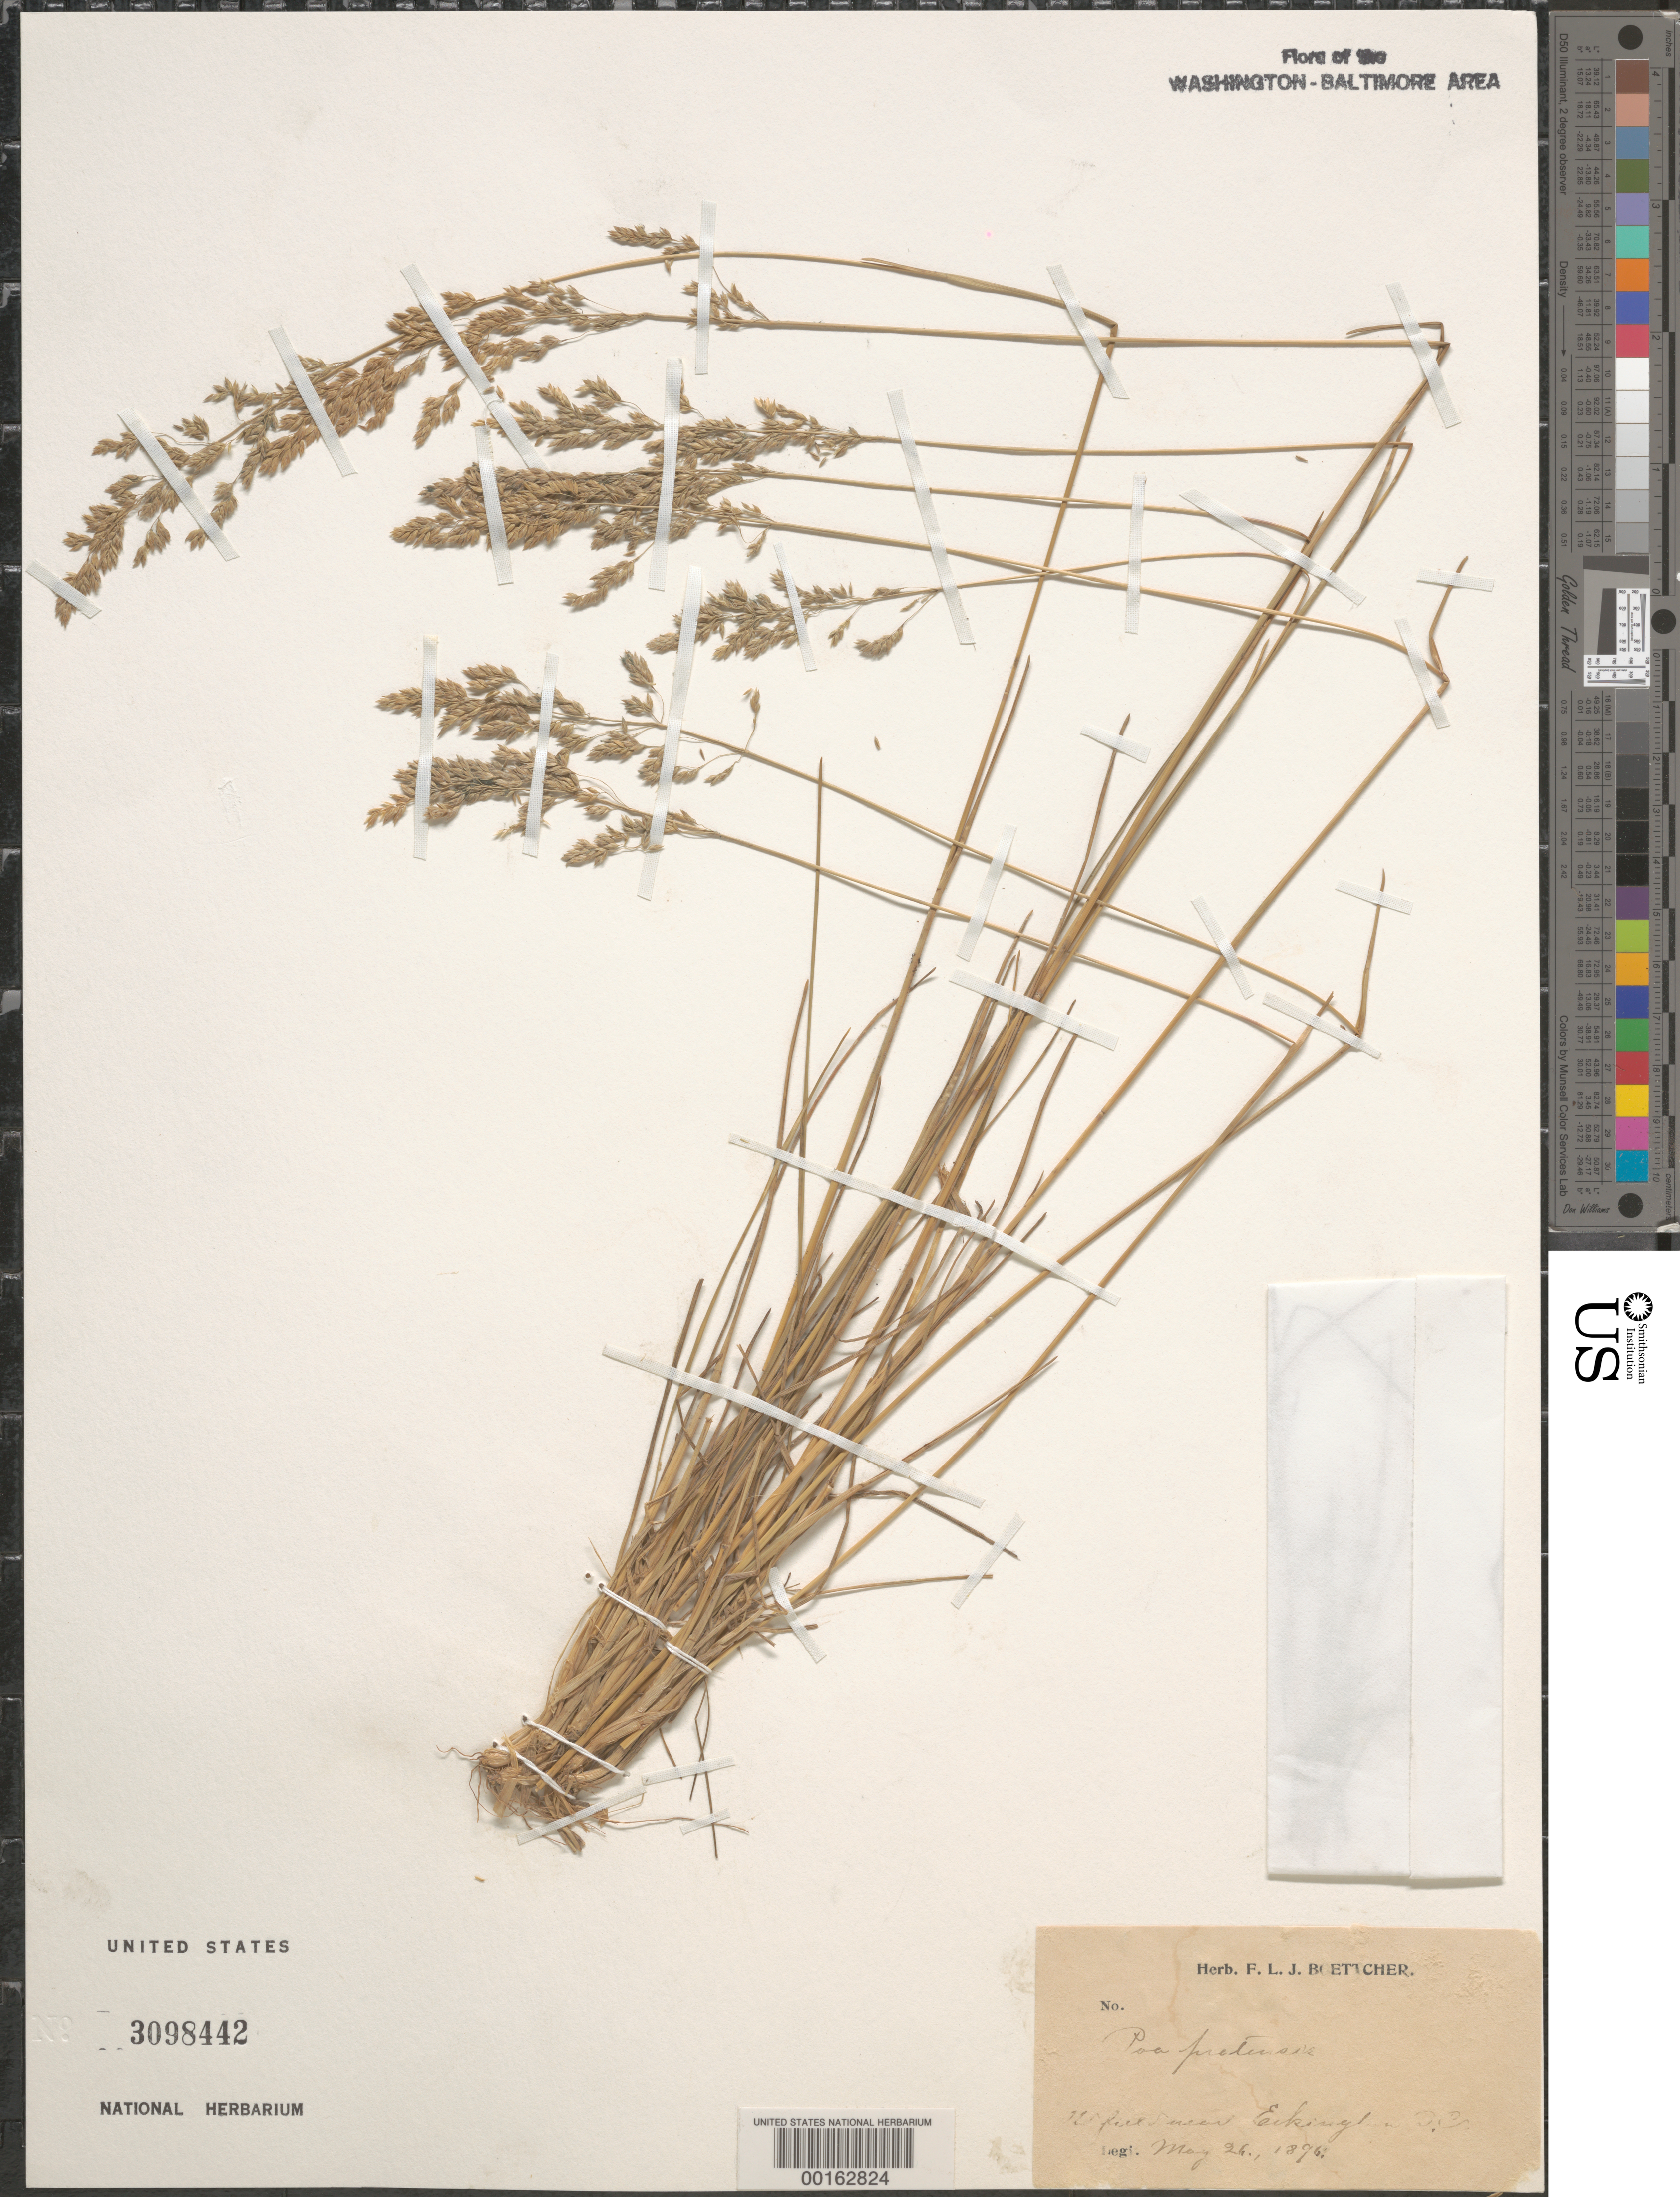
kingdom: Plantae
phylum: Tracheophyta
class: Liliopsida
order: Poales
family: Poaceae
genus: Poa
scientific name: Poa pratensis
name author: L.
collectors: F. Boettcher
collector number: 218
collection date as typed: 26 May 1896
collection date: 1896-05-26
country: United States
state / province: District of Columbia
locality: Eckington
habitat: Old field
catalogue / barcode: US 3098442